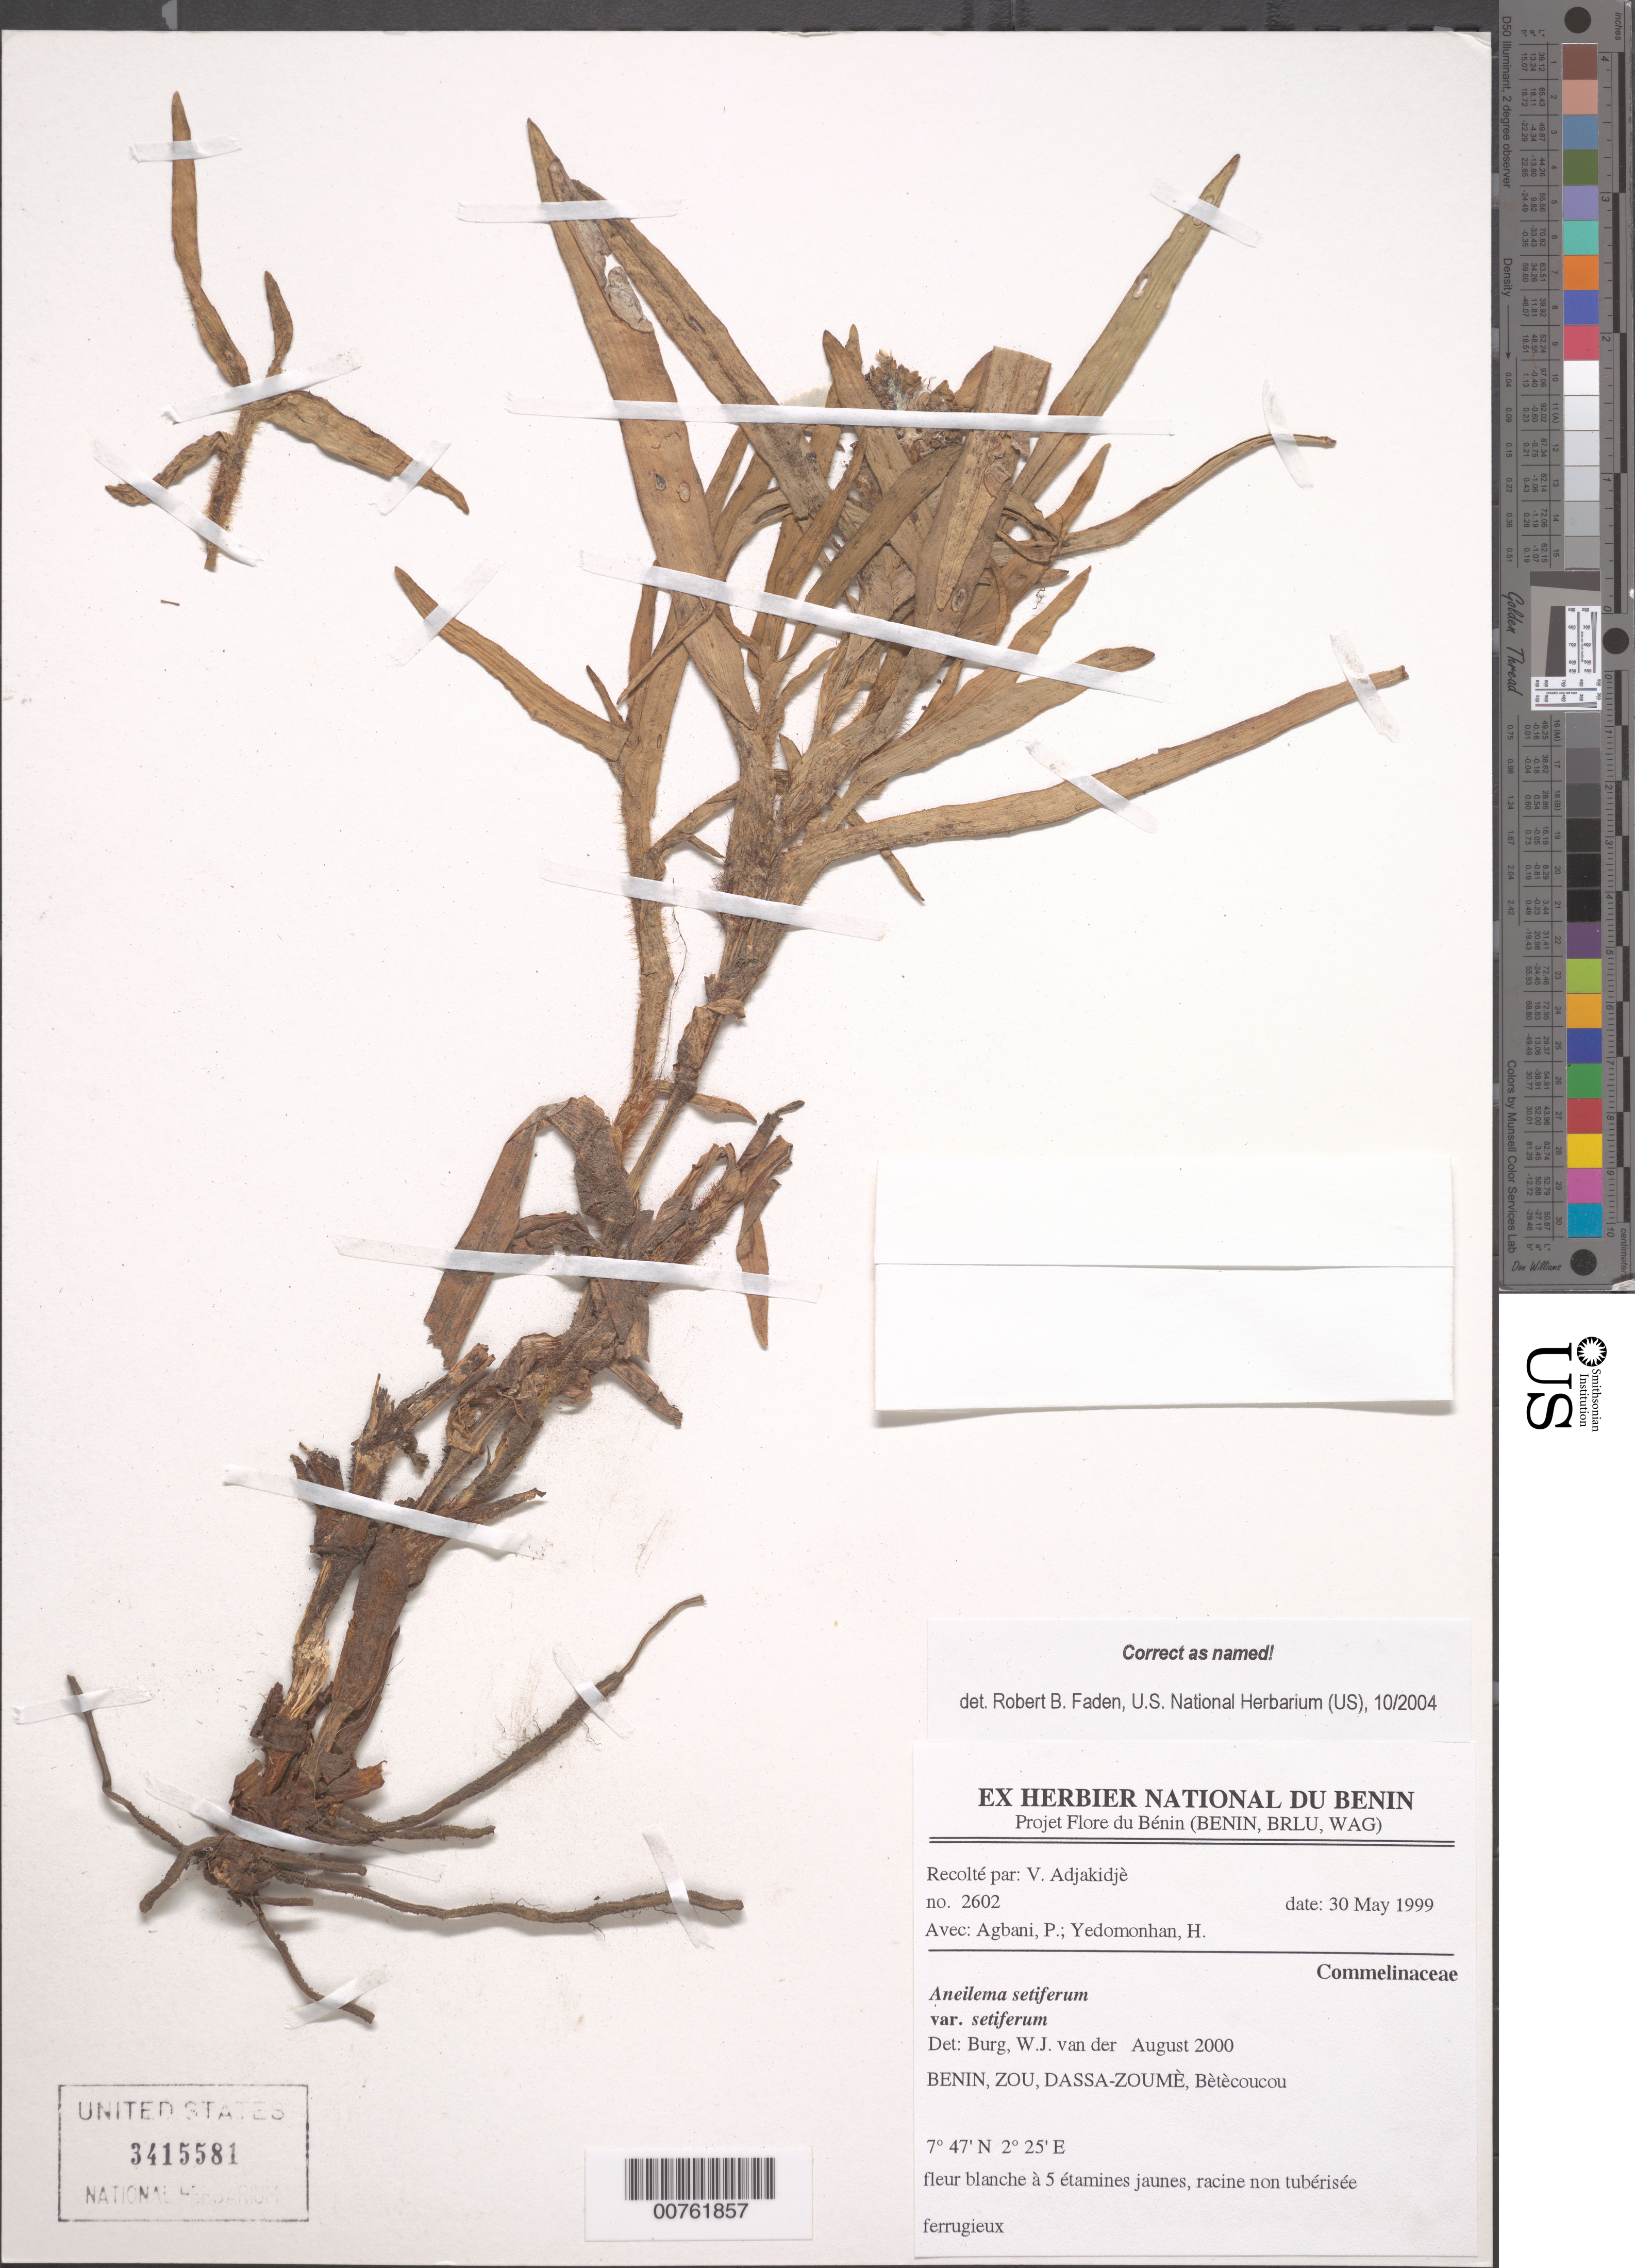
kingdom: Plantae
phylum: Tracheophyta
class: Liliopsida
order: Commelinales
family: Commelinaceae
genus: Aneilema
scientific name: Aneilema setiferum var. setiferum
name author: A. Chev.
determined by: Faden, Robert B., (US), Smithsonian Institution - National Museum of Natural History (UNITED STATES)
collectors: V. Adjakidjè, P. Agbani & H. Yedomonhan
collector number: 2602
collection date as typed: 30 May 1999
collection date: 1999-05-30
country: Benin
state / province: Zou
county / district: Dassa-Zoumè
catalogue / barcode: US 3415581